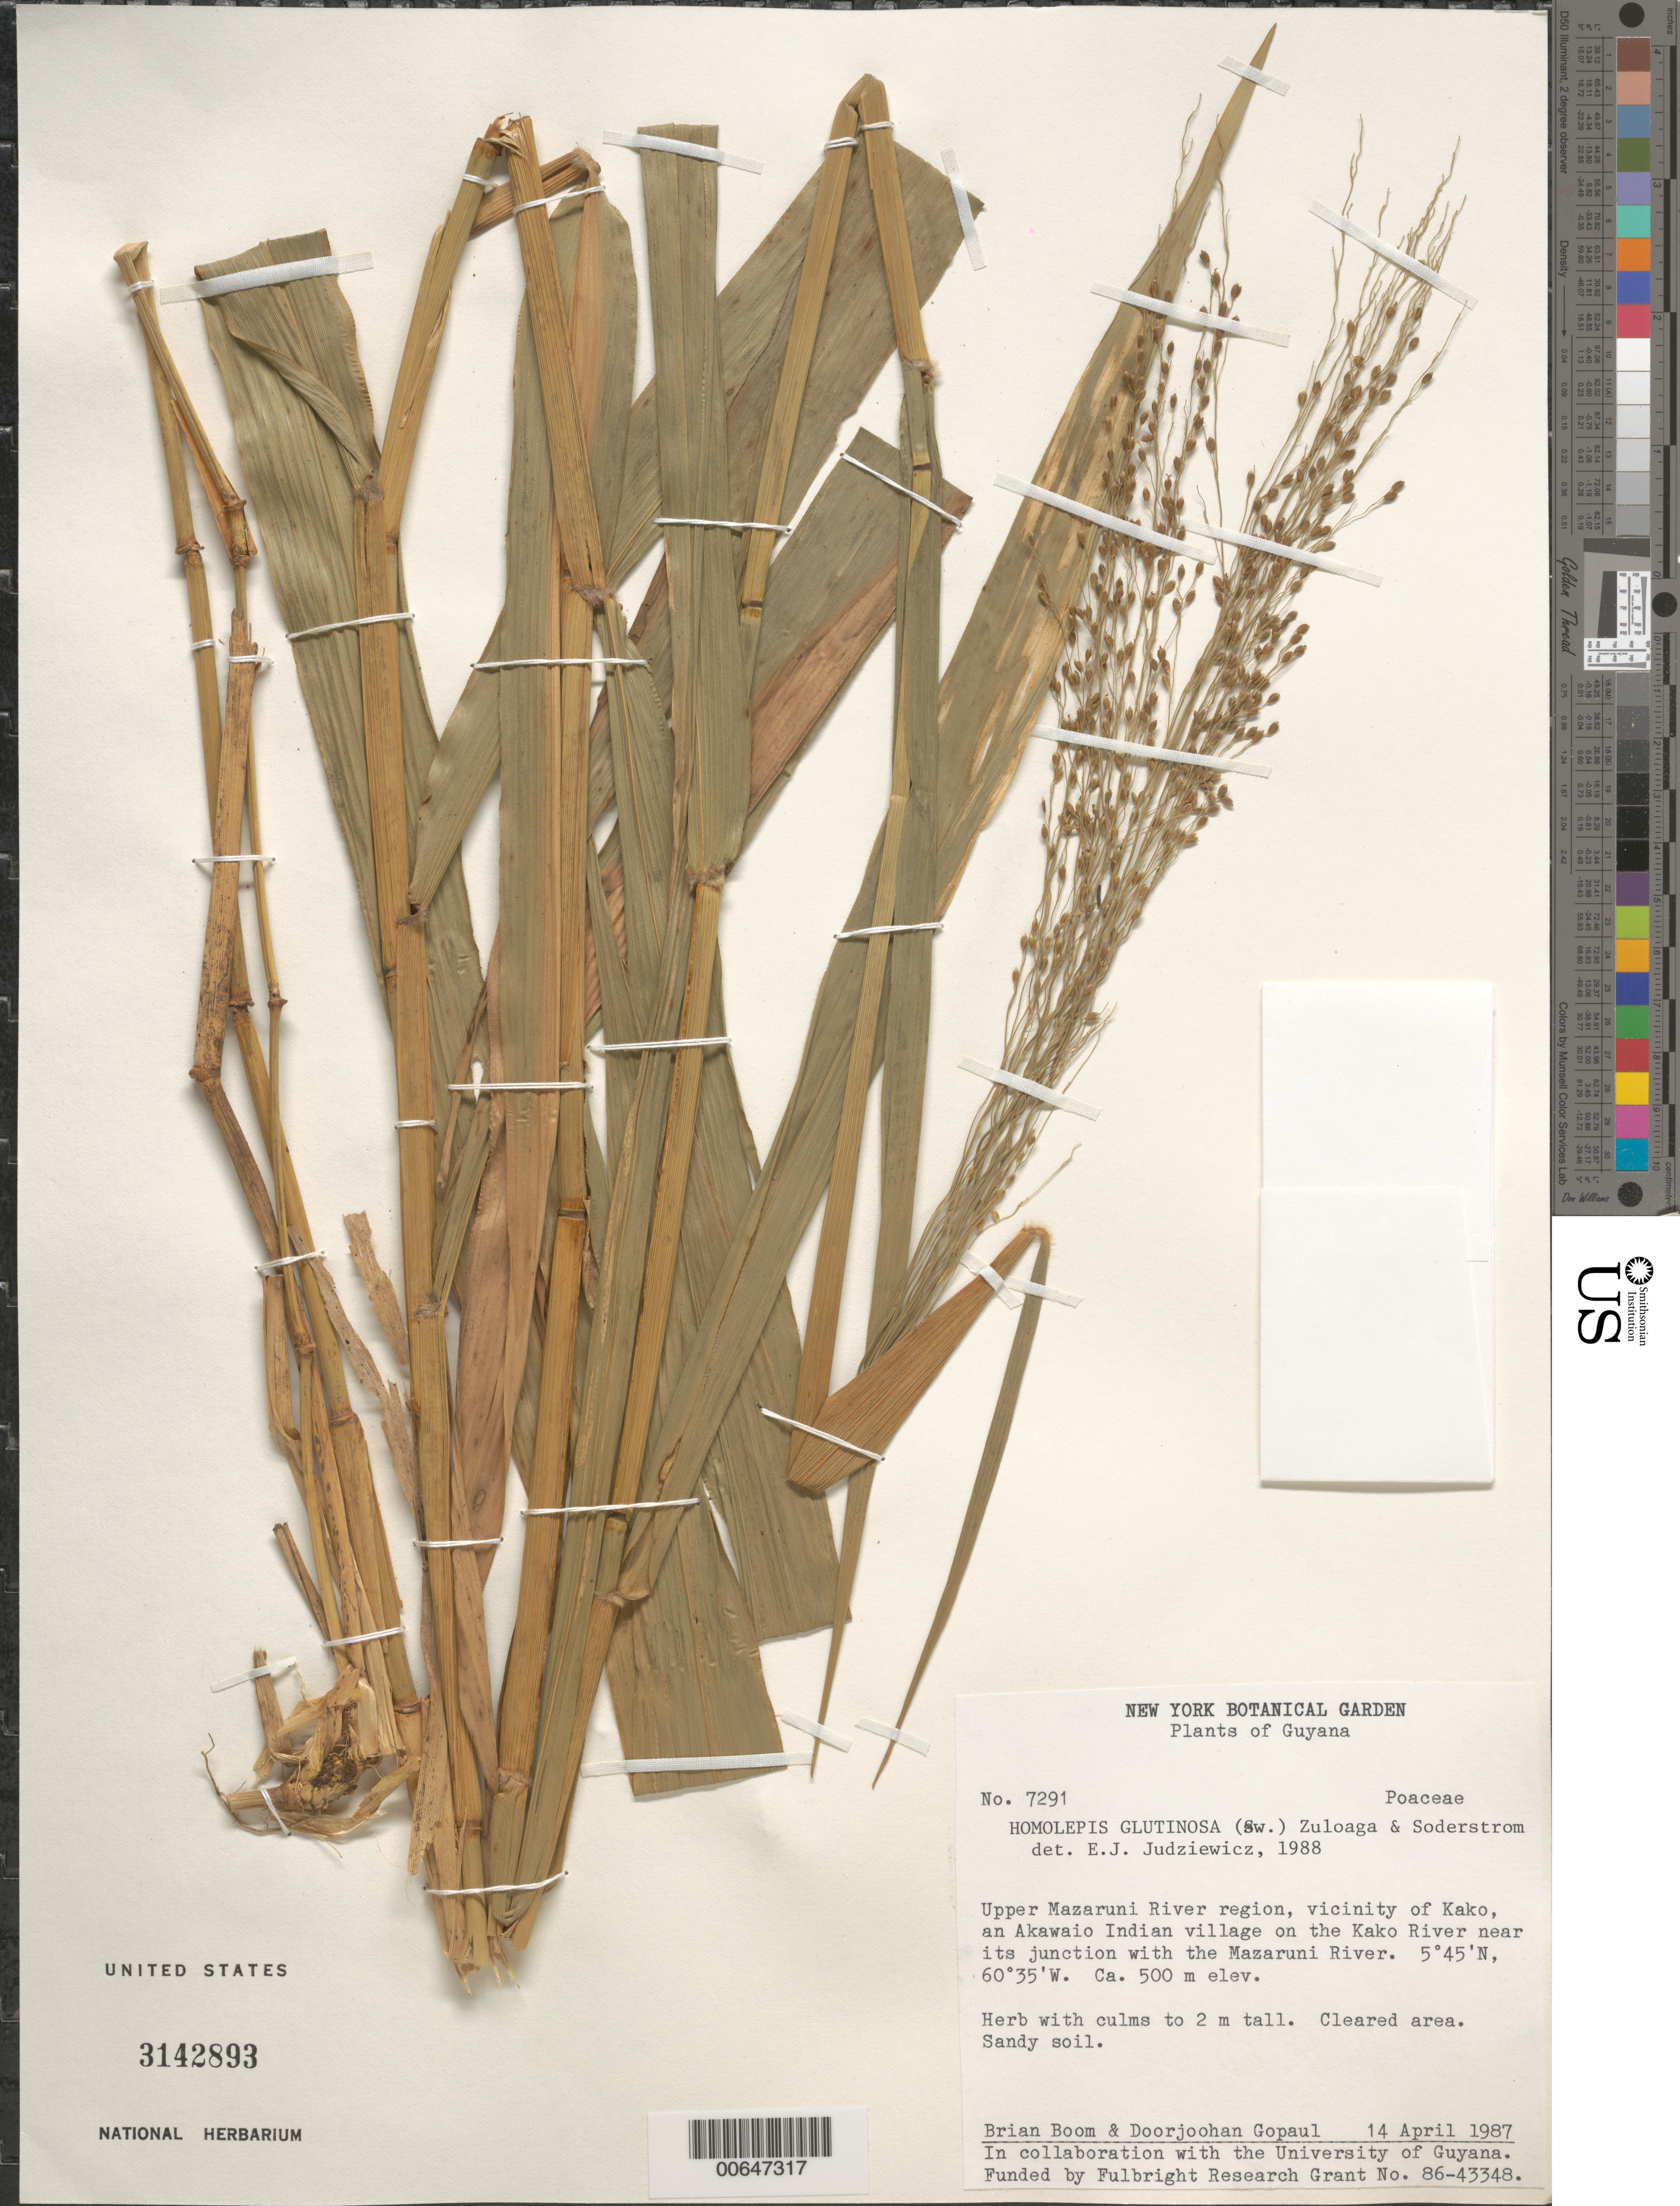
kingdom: Plantae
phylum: Tracheophyta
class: Liliopsida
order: Poales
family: Poaceae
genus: Homolepis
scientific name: Homolepis glutinosa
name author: (Sw.) Zuloaga & Soderstr.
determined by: Judziewicz, E. J.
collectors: B. M. Boom & D. Gopaul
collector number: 7291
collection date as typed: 14-Apr-87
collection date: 1987-04-14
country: Guyana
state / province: Cuyuni-Mazaruni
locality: Kako Village vic., upper Mazaruni River region, on Kako R. near jct with Mazaruni R.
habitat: Cleared area, sandy soil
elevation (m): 500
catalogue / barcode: US 3142893